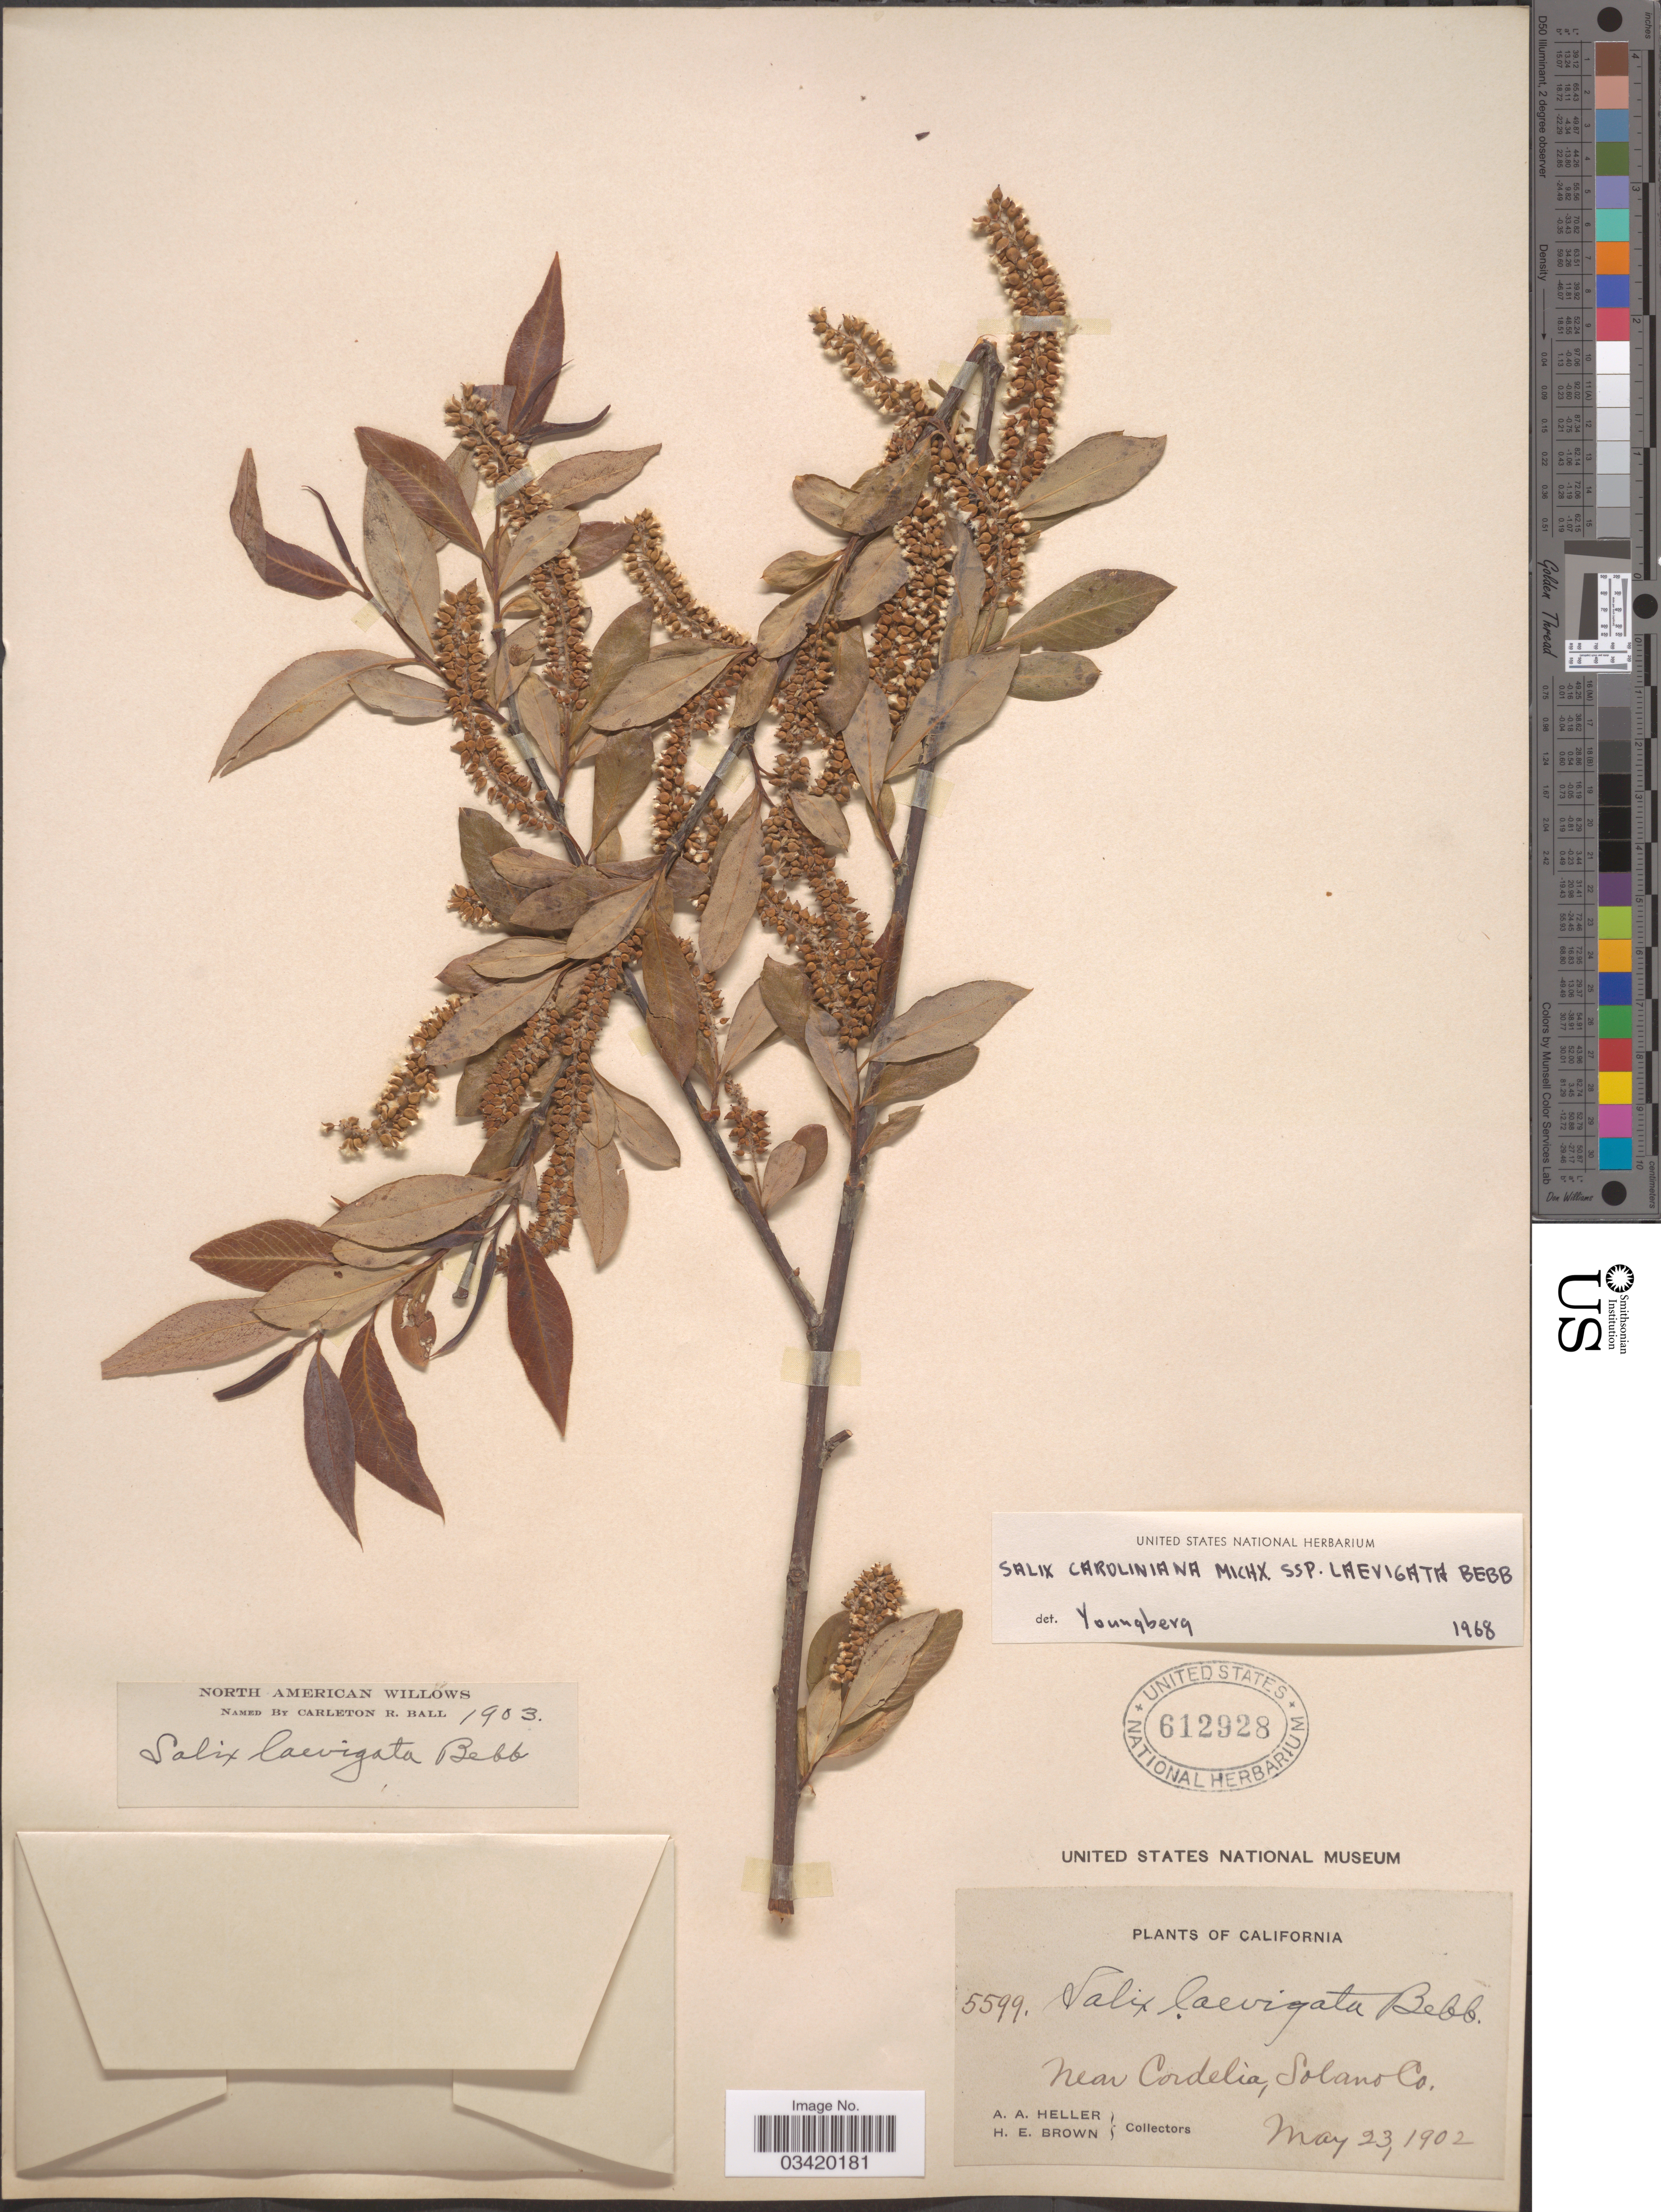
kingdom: Plantae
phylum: Tracheophyta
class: Magnoliopsida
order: Malpighiales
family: Salicaceae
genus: Salix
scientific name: Salix caroliniana subsp. laevigata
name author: Bebb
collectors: A. A. Heller & H. E. Brown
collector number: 5599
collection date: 1902-05-23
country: United States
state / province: California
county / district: Solano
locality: Near Cordelia, Solano Co.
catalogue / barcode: US 612928